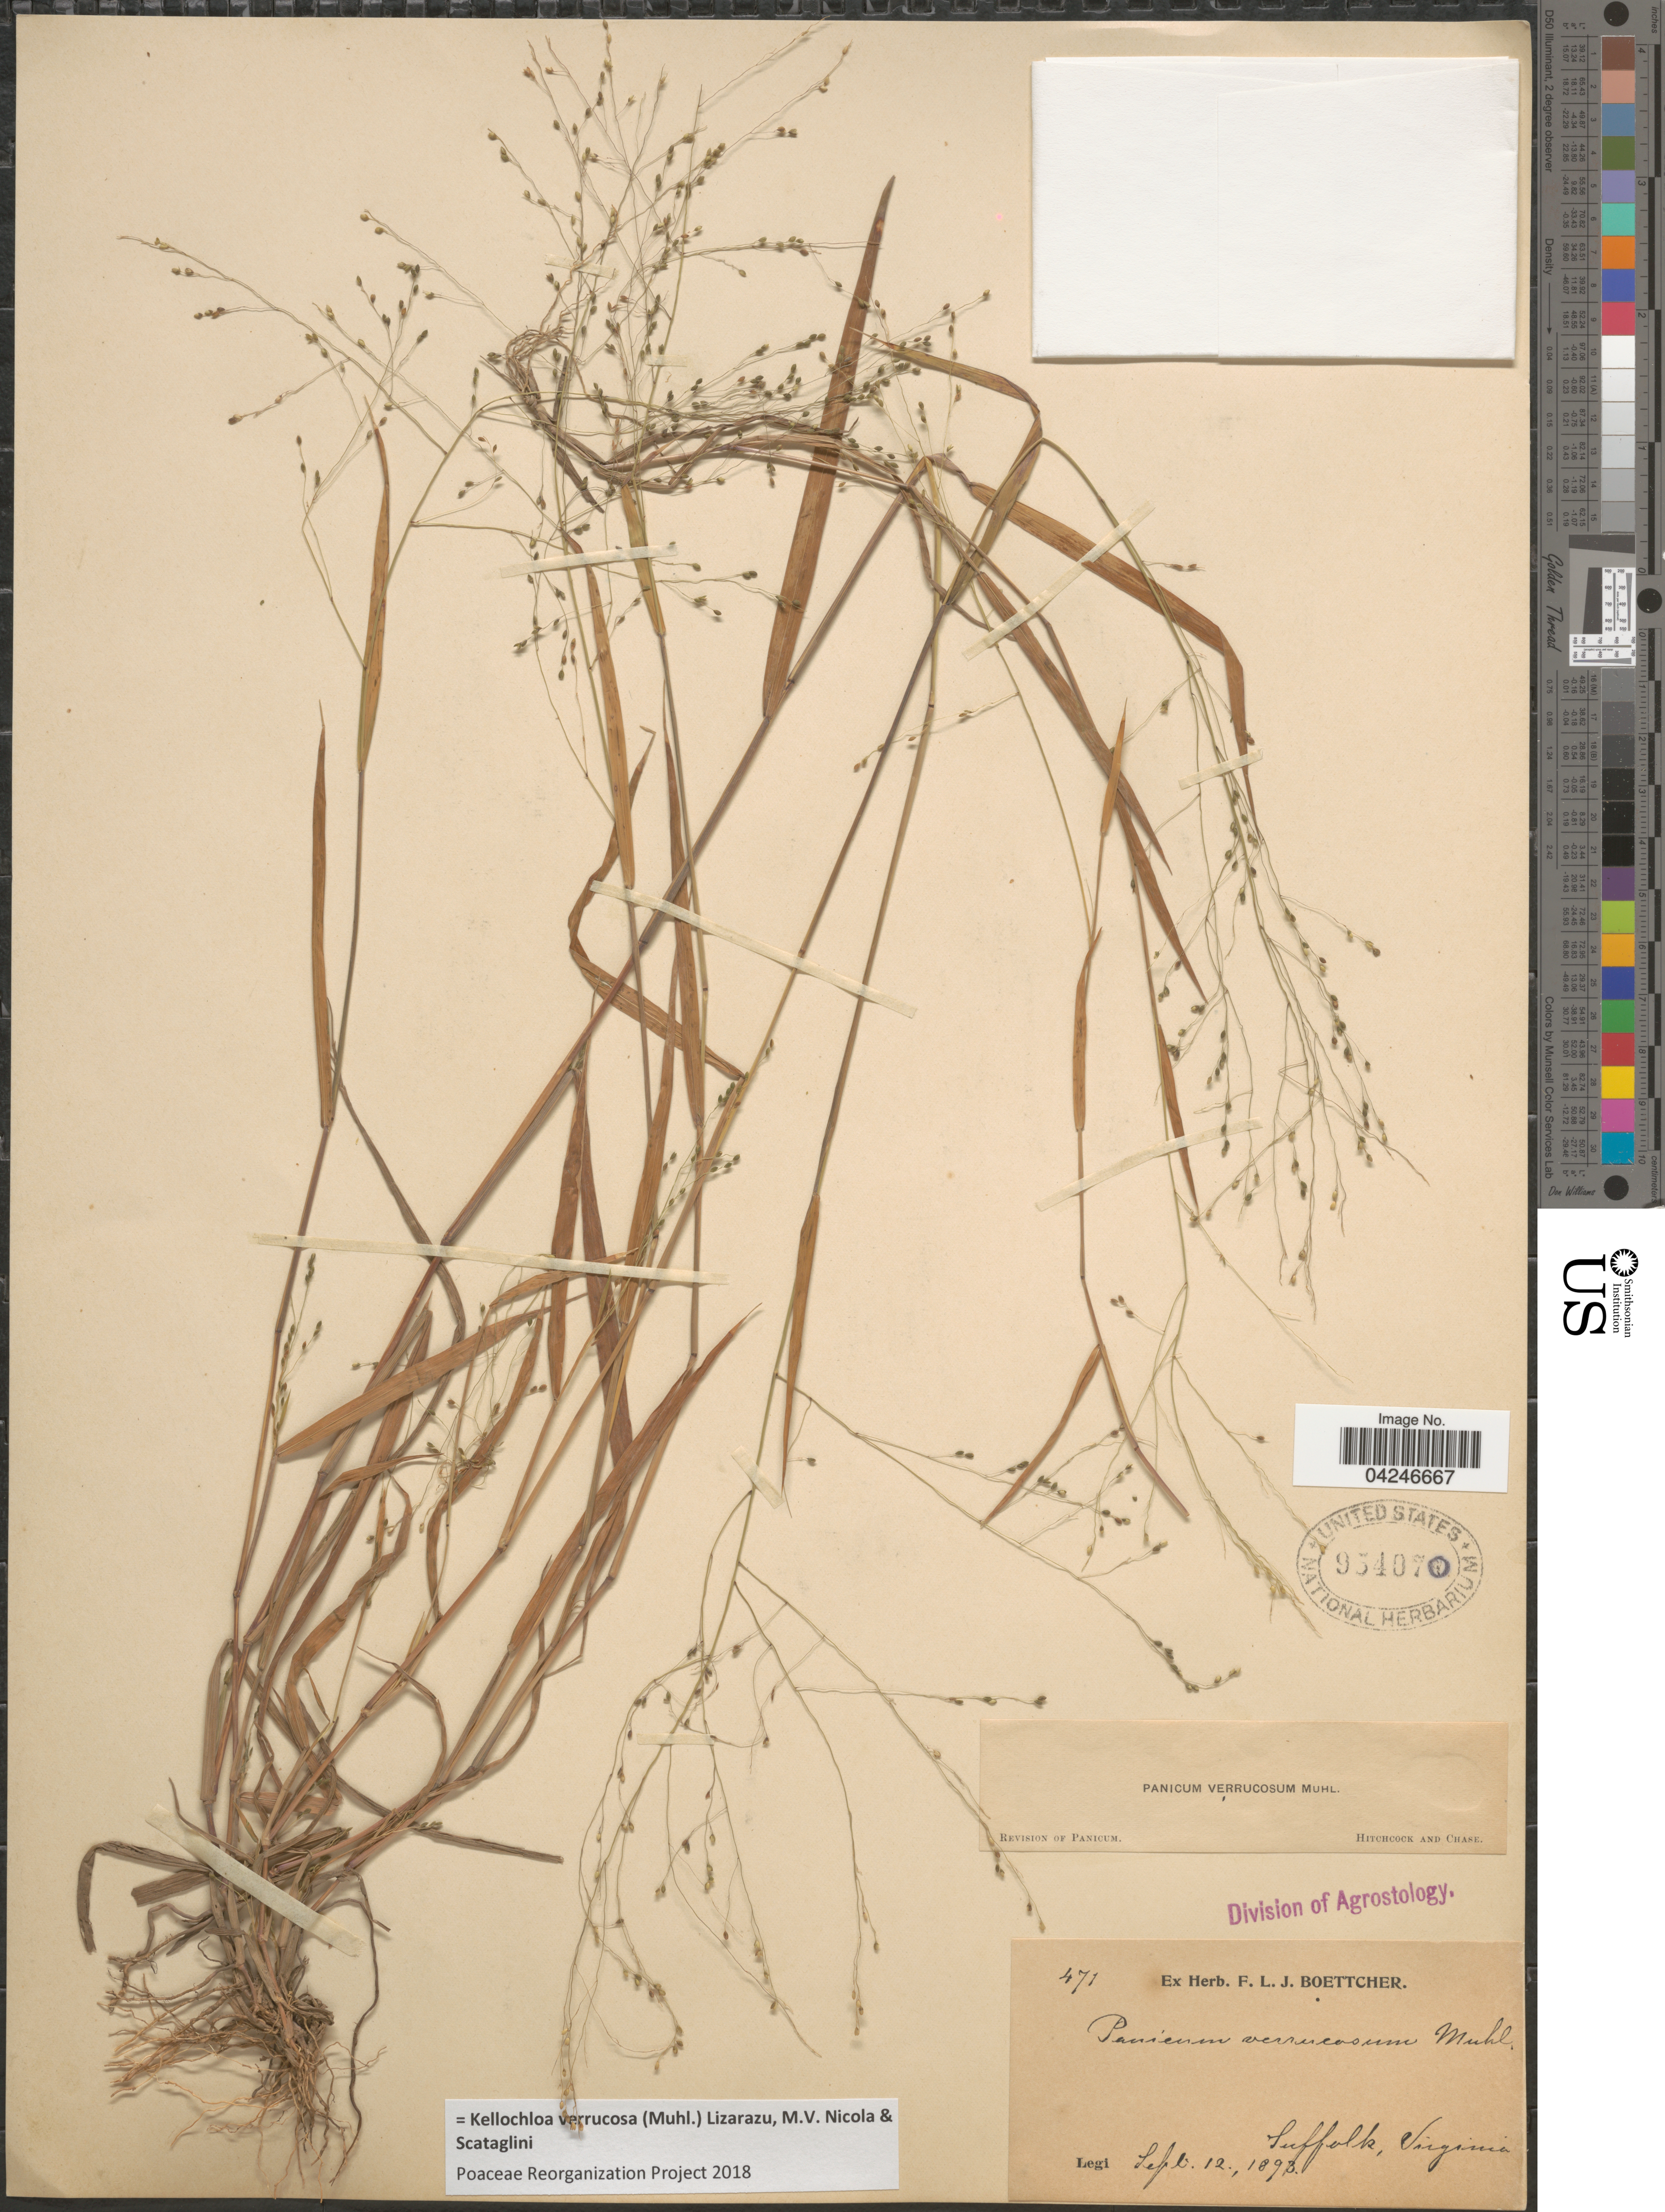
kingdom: Plantae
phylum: Tracheophyta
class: Liliopsida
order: Poales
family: Poaceae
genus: Kellochloa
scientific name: Kellochloa verrucosa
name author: (Muhl.) Lizarazu et al.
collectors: ex herb. F. L. J. Boettcher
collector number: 471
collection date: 1893-09-12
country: United States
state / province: Virginia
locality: Suffolk.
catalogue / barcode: US 954070